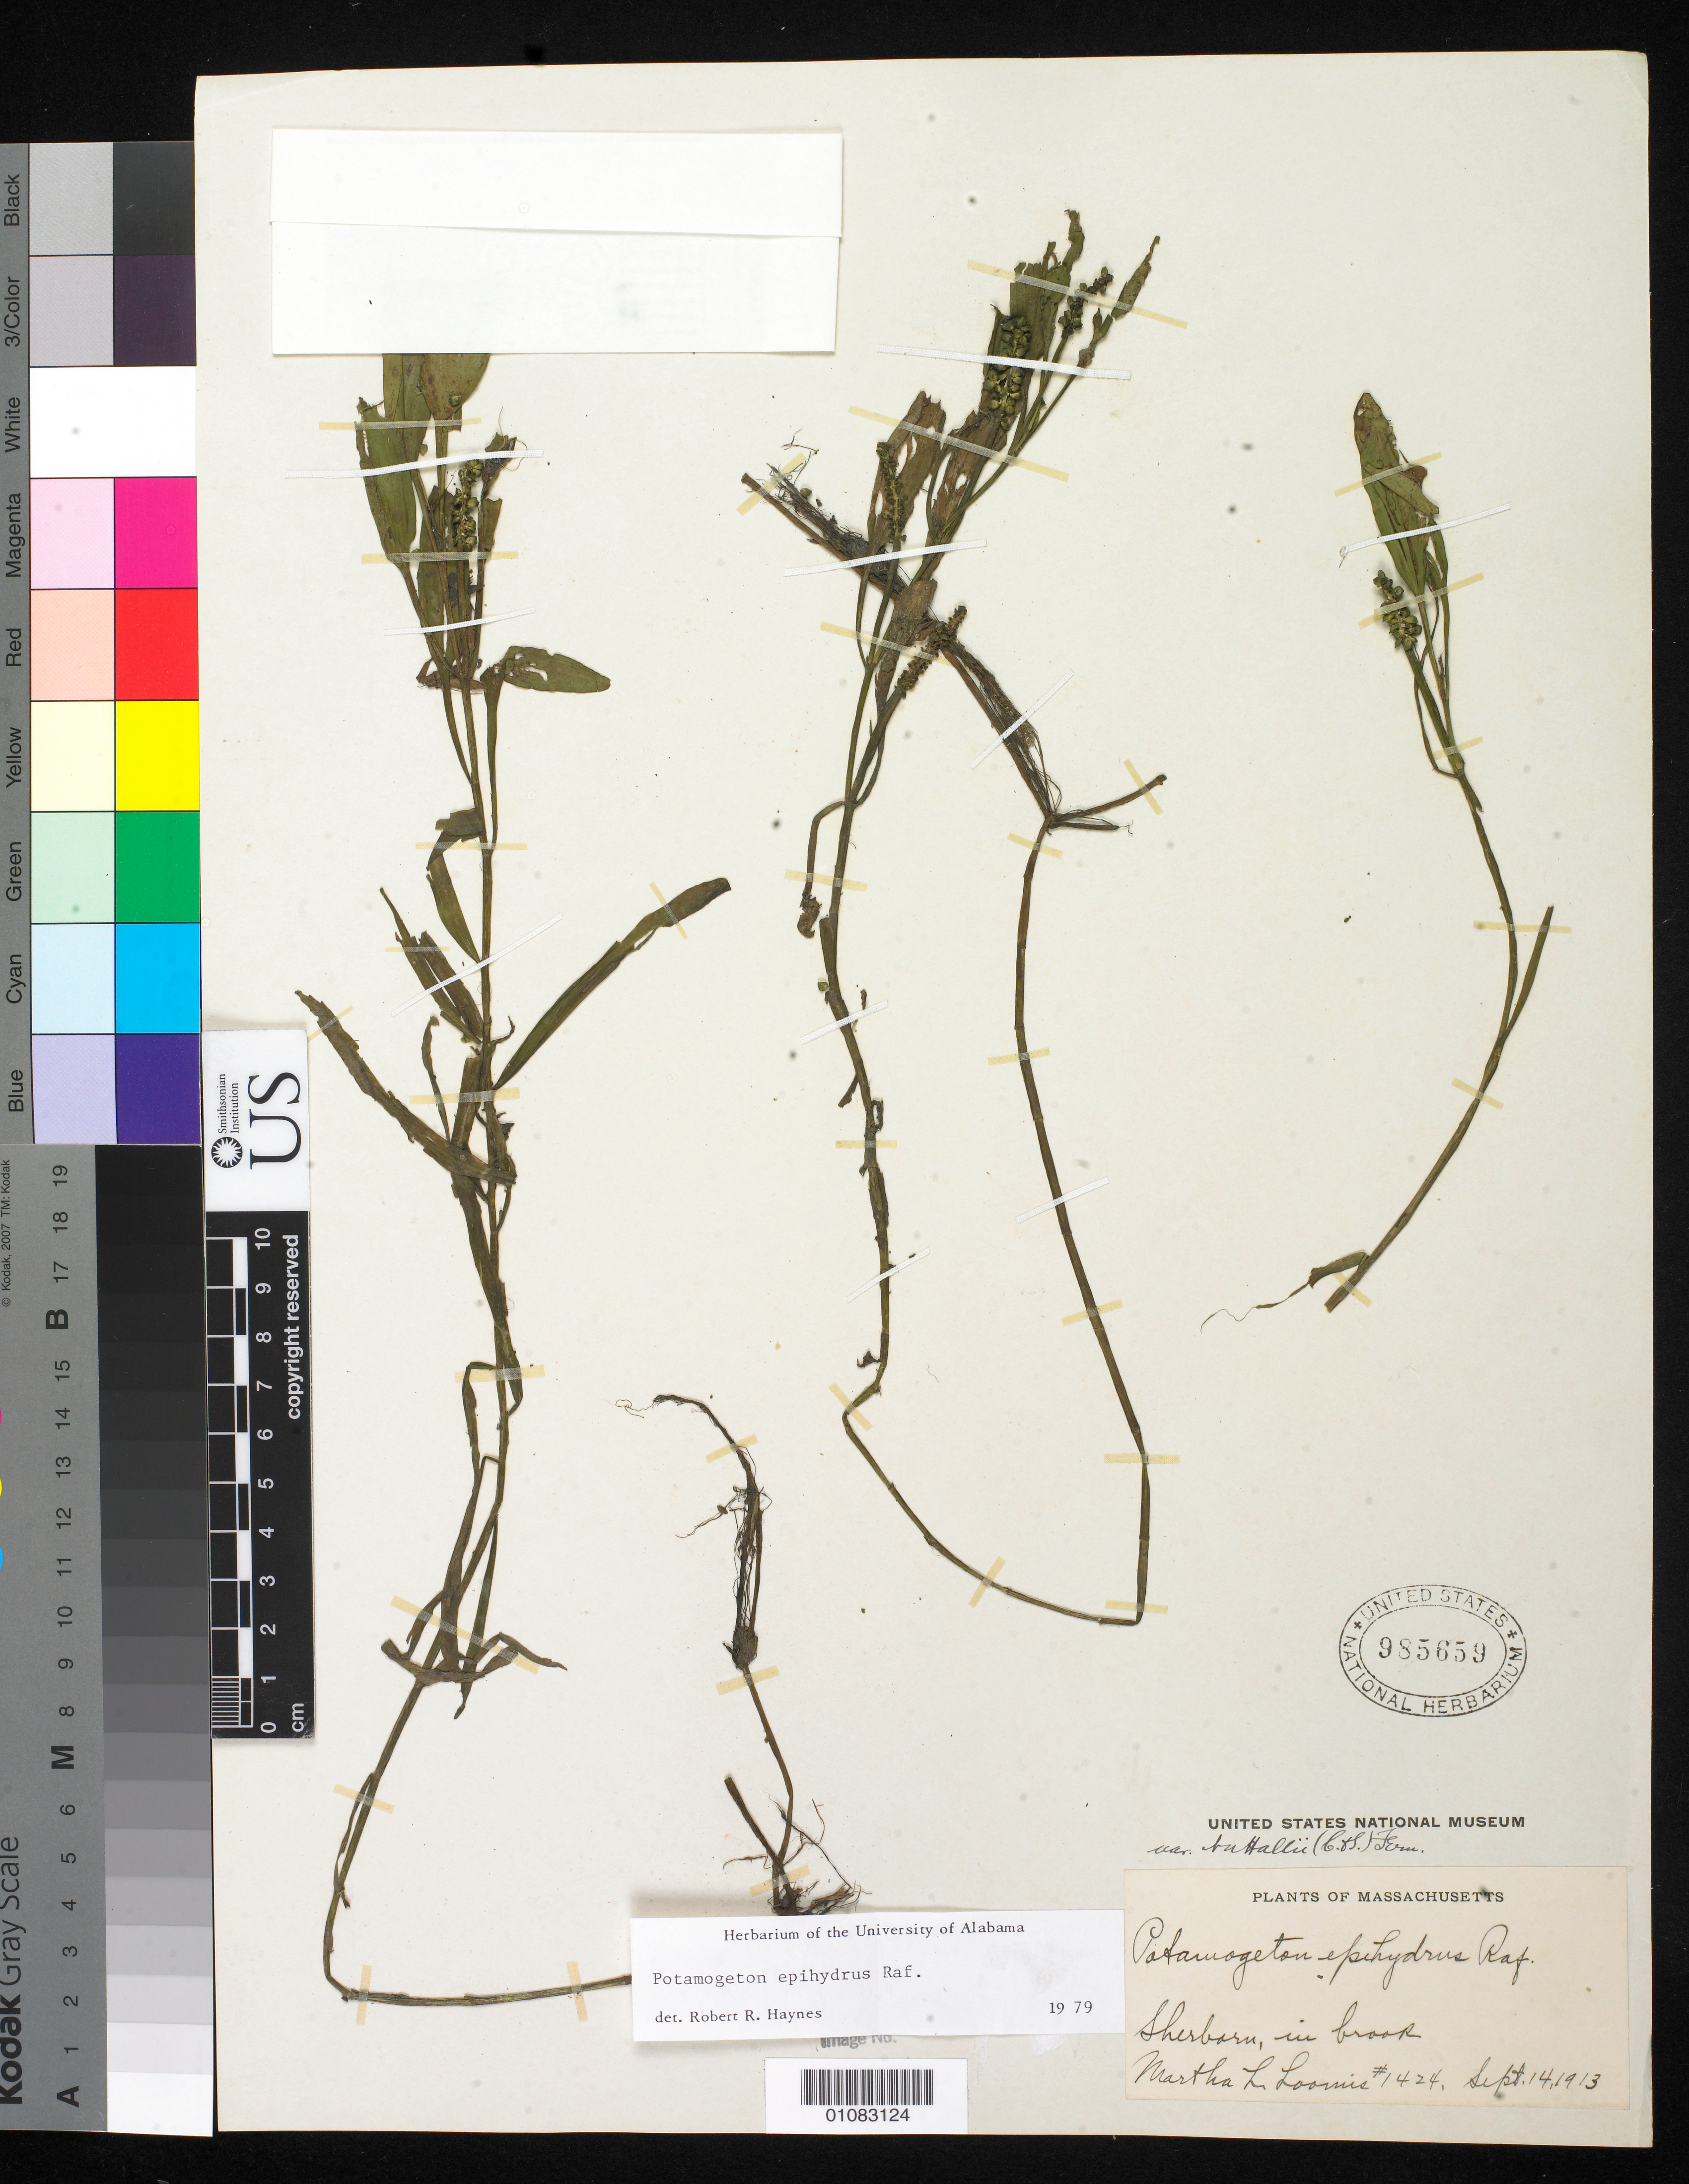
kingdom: Plantae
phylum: Tracheophyta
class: Liliopsida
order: Alismatales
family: Potamogetonaceae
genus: Potamogeton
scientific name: Potamogeton epihydrus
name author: Raf.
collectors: M. L. Loomis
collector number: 1424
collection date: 1913-09-14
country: United States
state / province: Massachusetts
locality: Sherborn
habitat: In brook.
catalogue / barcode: US 985659